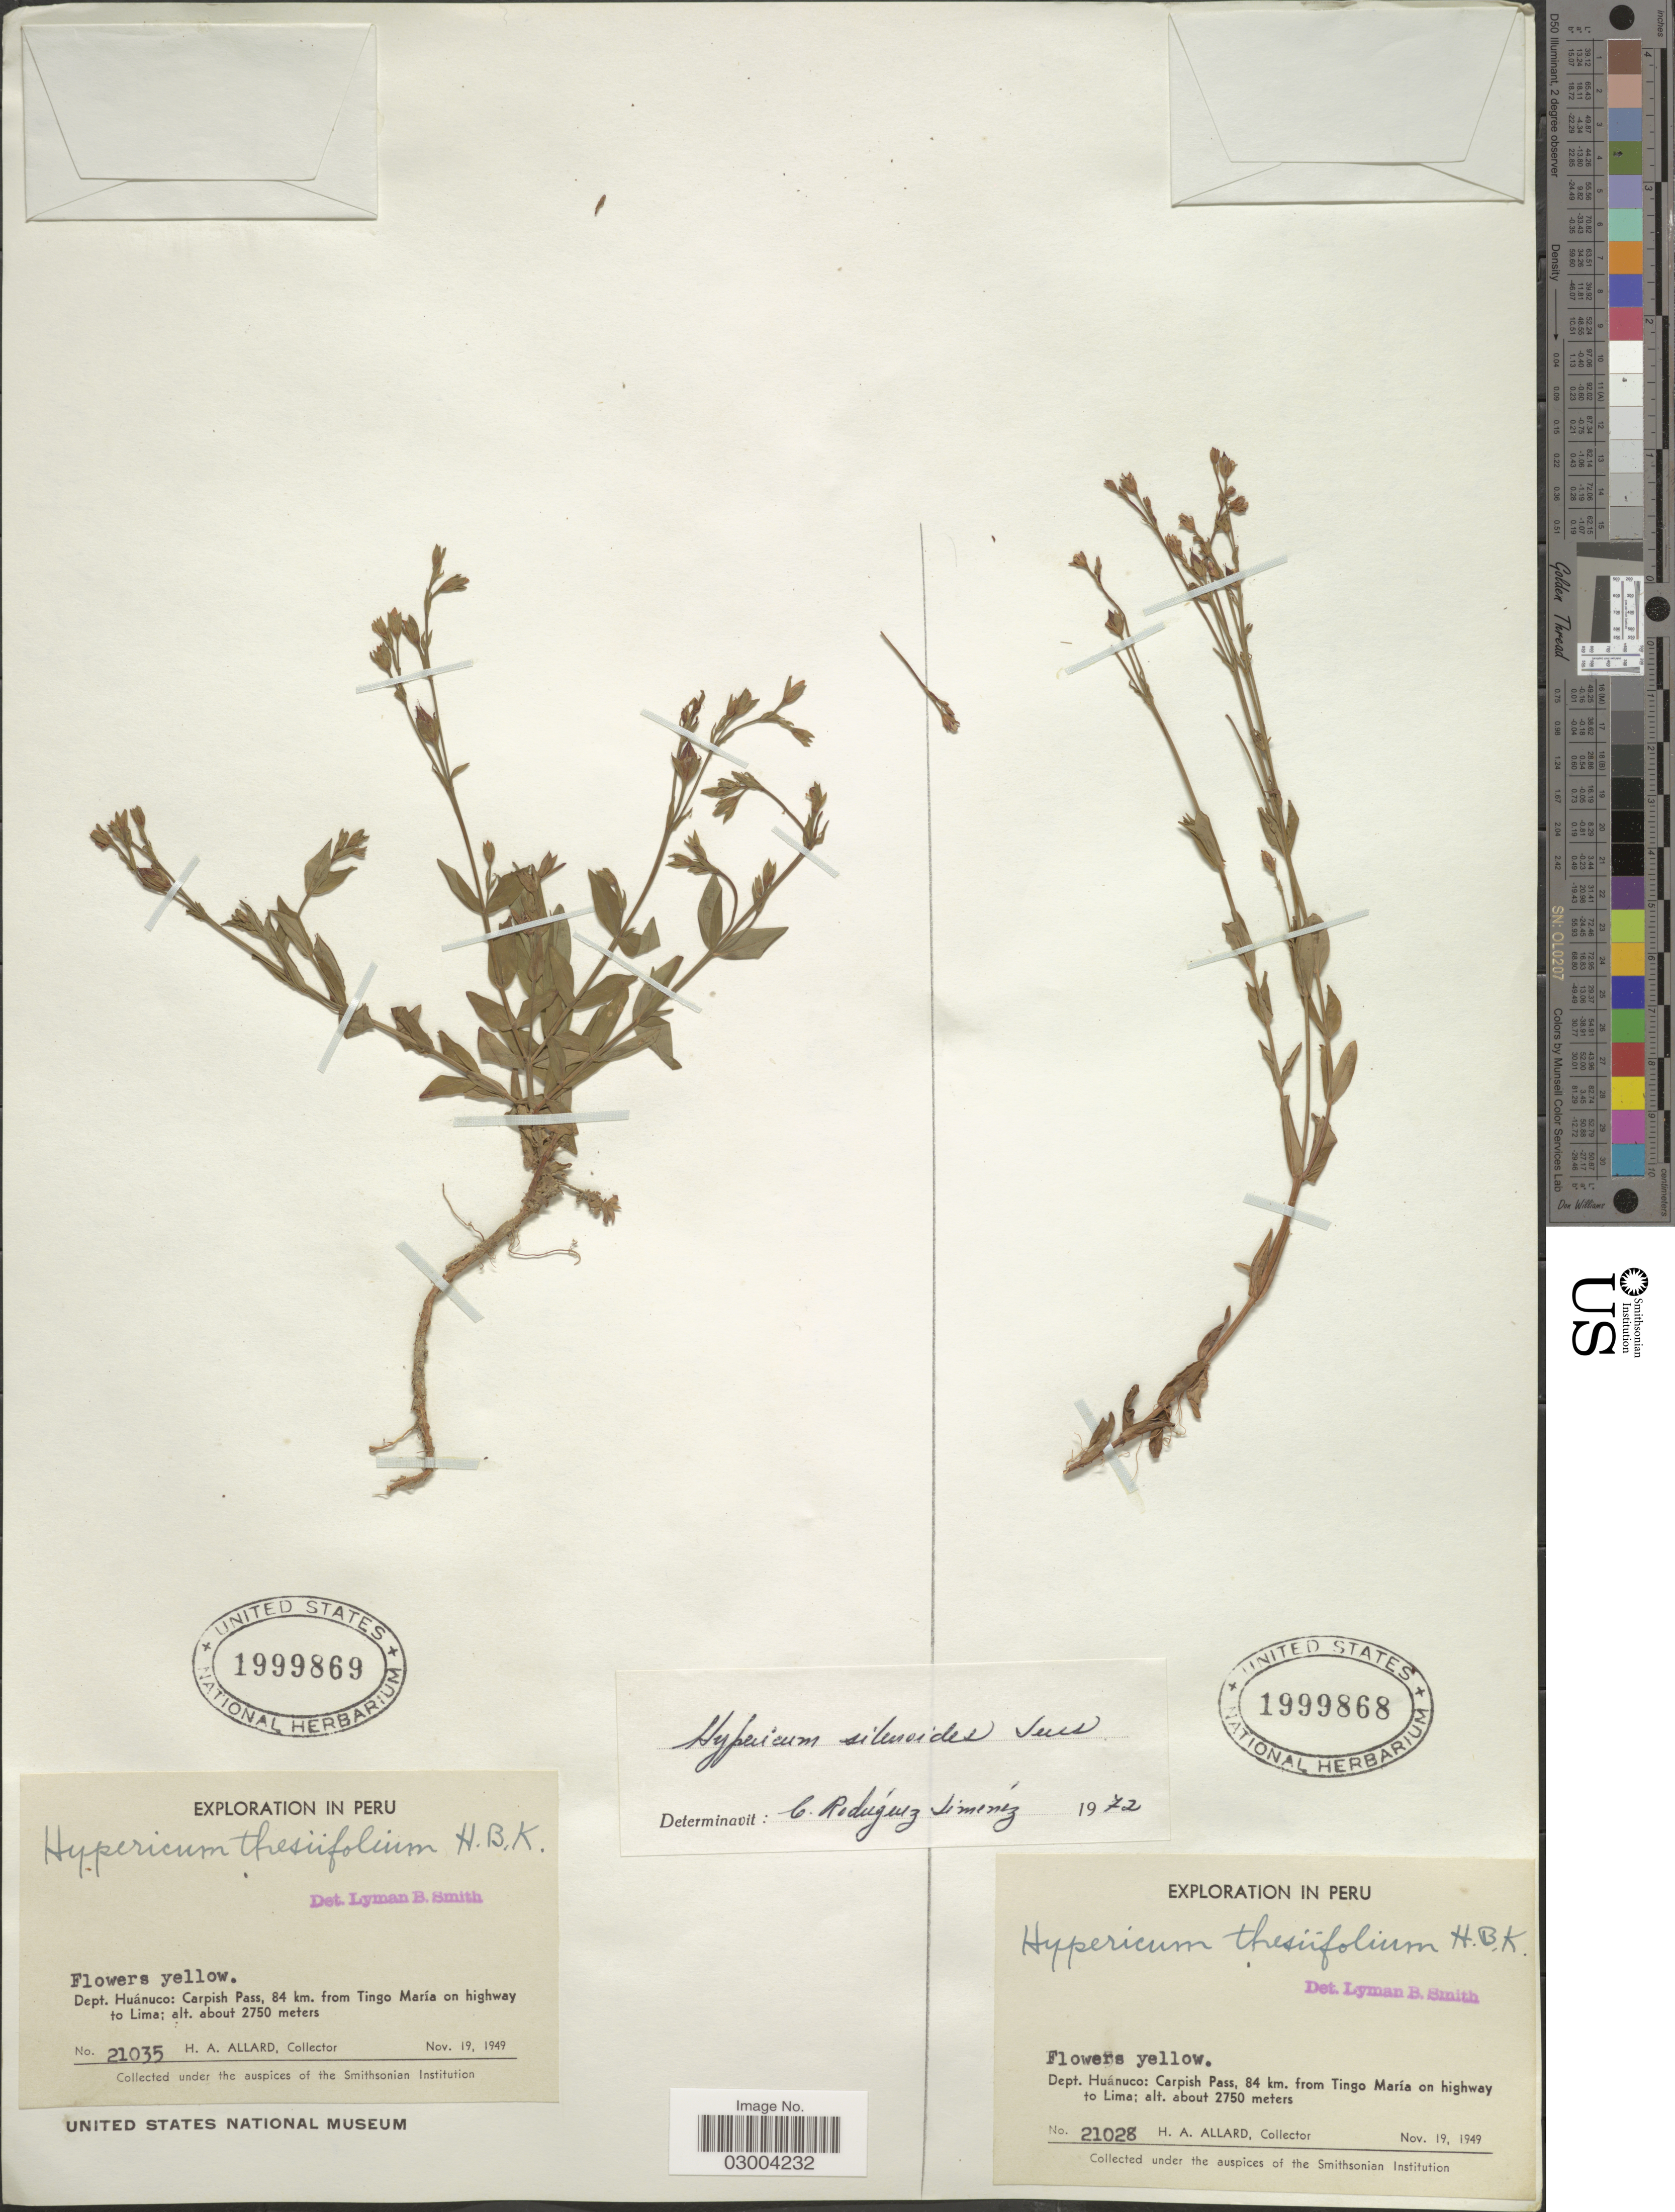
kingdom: Plantae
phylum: Tracheophyta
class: Magnoliopsida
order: Malpighiales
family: Hypericaceae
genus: Hypericum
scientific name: Hypericum silenoides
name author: Juss.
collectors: H. A. Allard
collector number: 21035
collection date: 1949-11-19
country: Peru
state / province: Huánuco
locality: Dept. Huánuco: Carpish Pass, 84 km. from Tingo María on highway to Lima.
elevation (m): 2750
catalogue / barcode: US 1999869-2